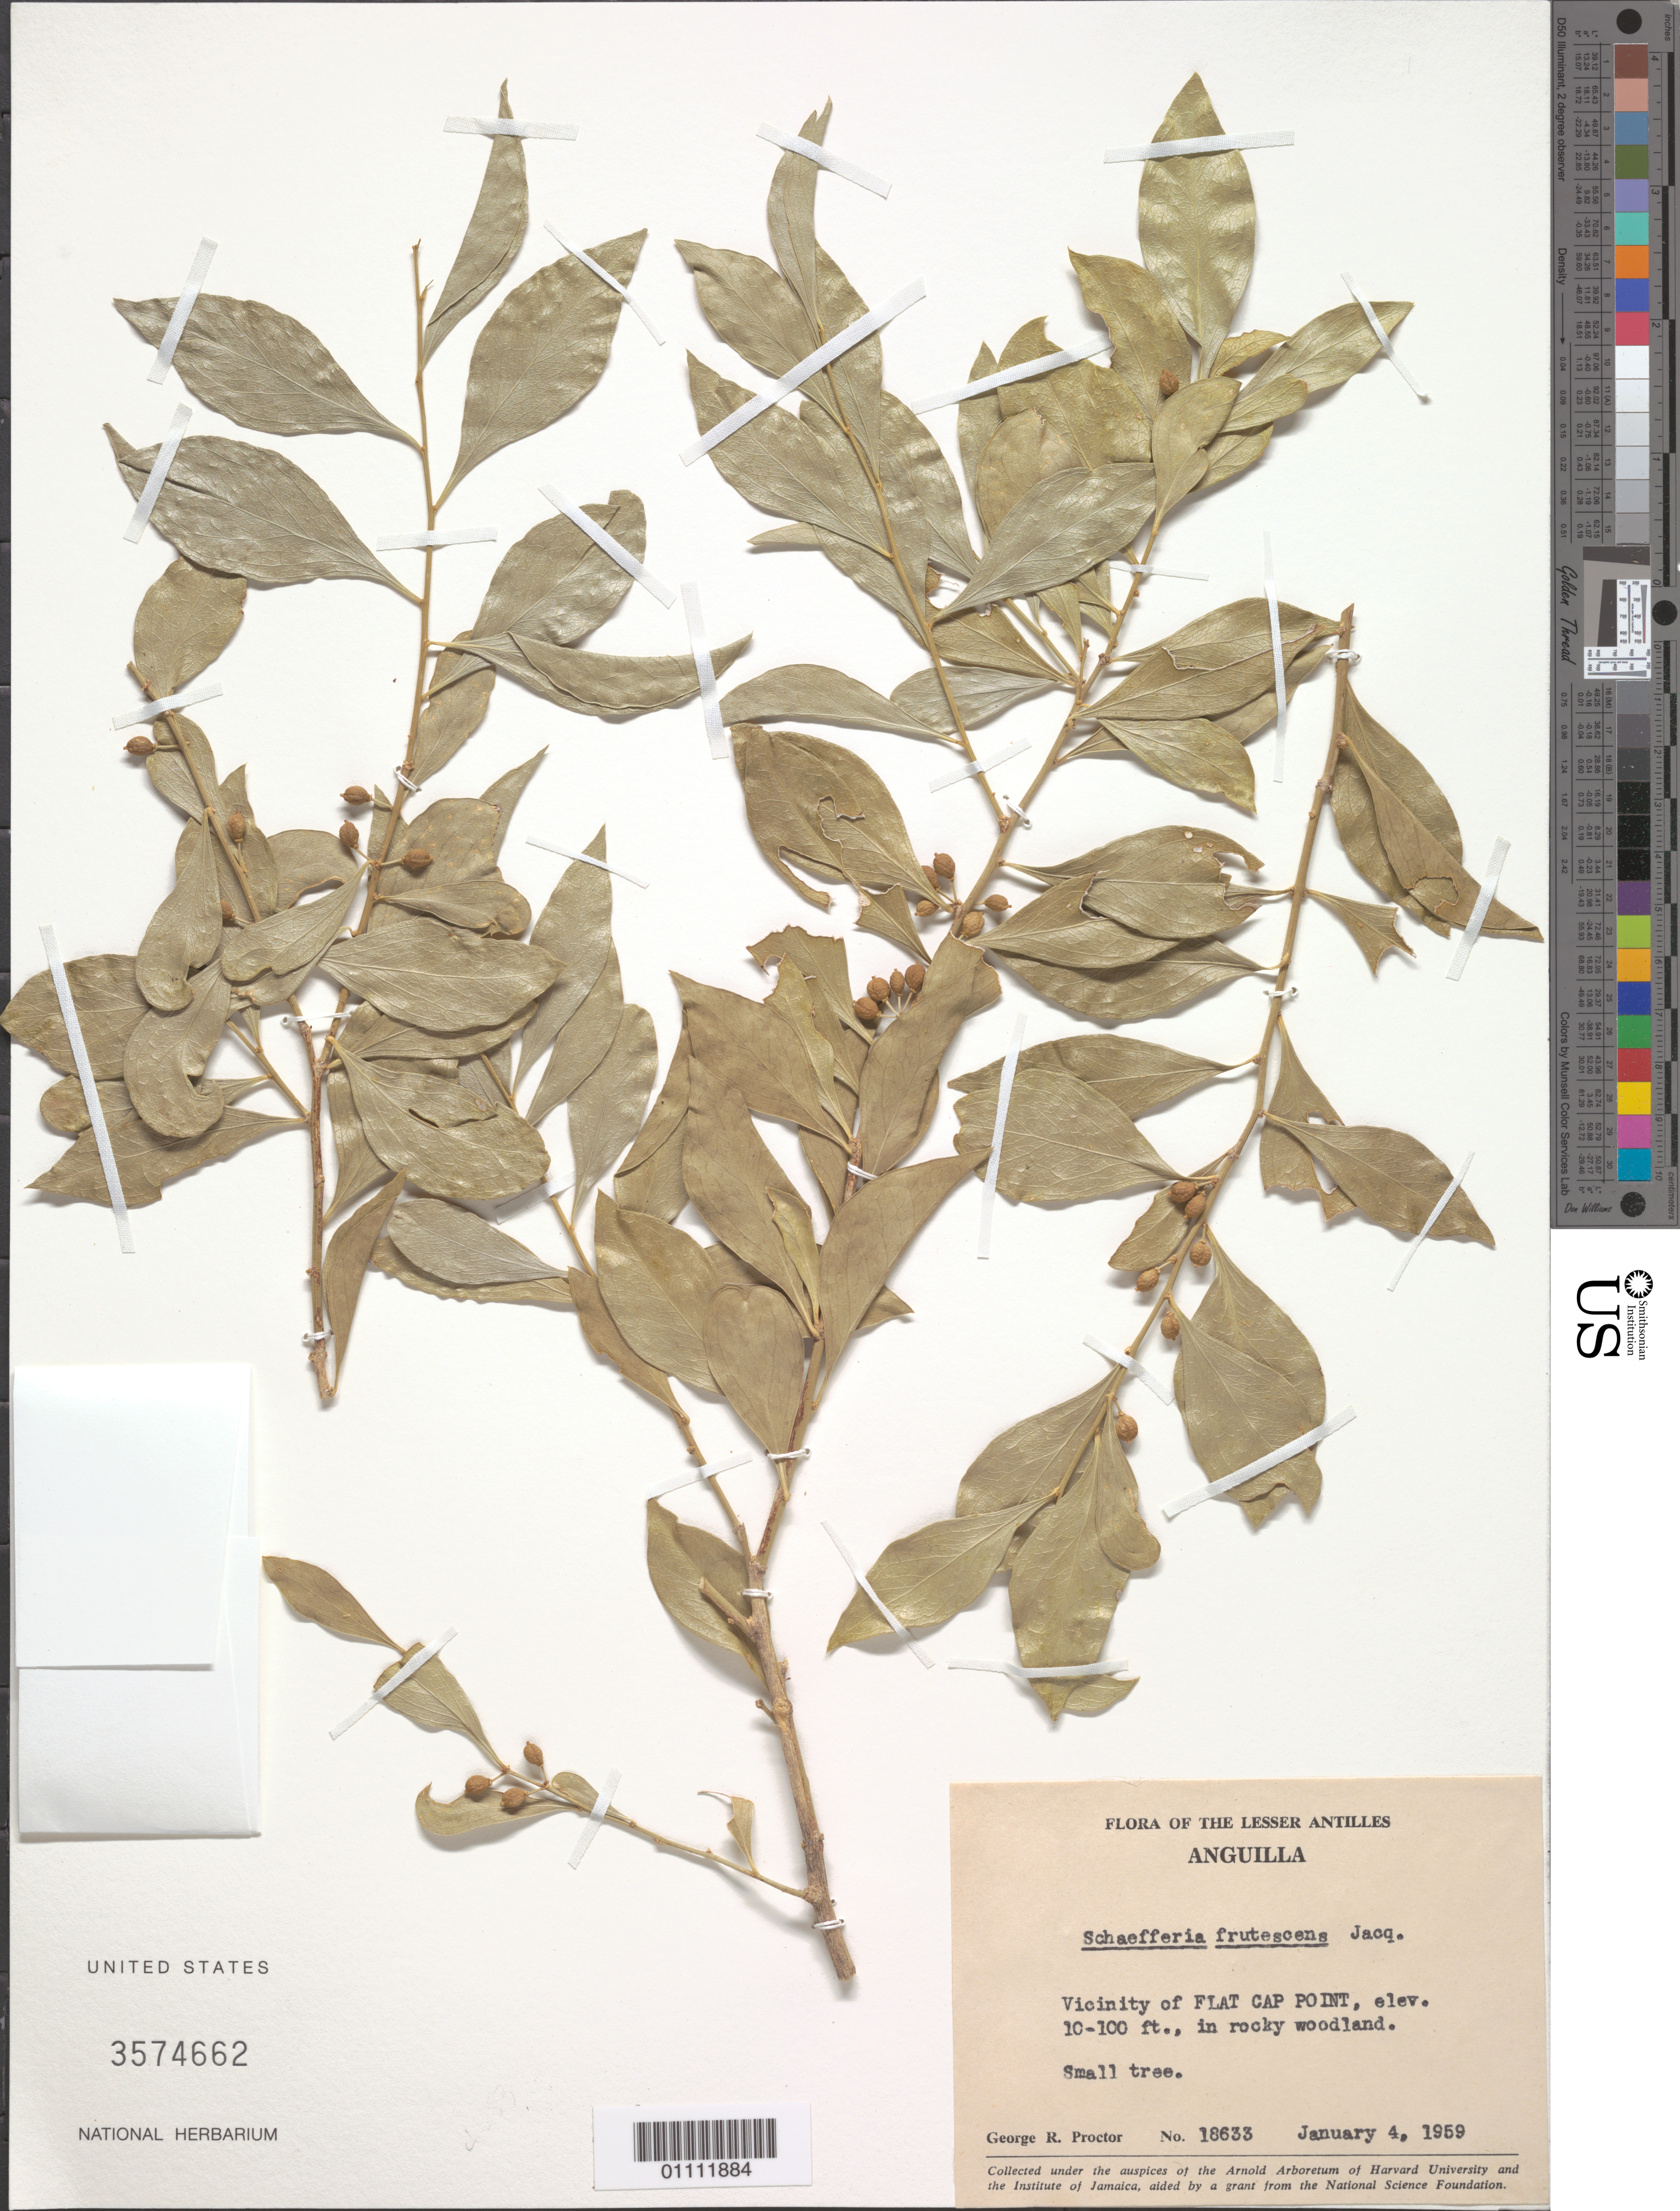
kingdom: Plantae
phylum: Tracheophyta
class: Magnoliopsida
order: Celastrales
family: Celastraceae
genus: Schaefferia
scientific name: Schaefferia frutescens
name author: Jacq.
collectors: G. R. Proctor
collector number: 18633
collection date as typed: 04 Jan 1959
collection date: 1959-01-04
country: Anguilla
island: Anguilla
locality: Flat Cap Point vicinity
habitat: In rocky woodland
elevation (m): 3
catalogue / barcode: US 3574662